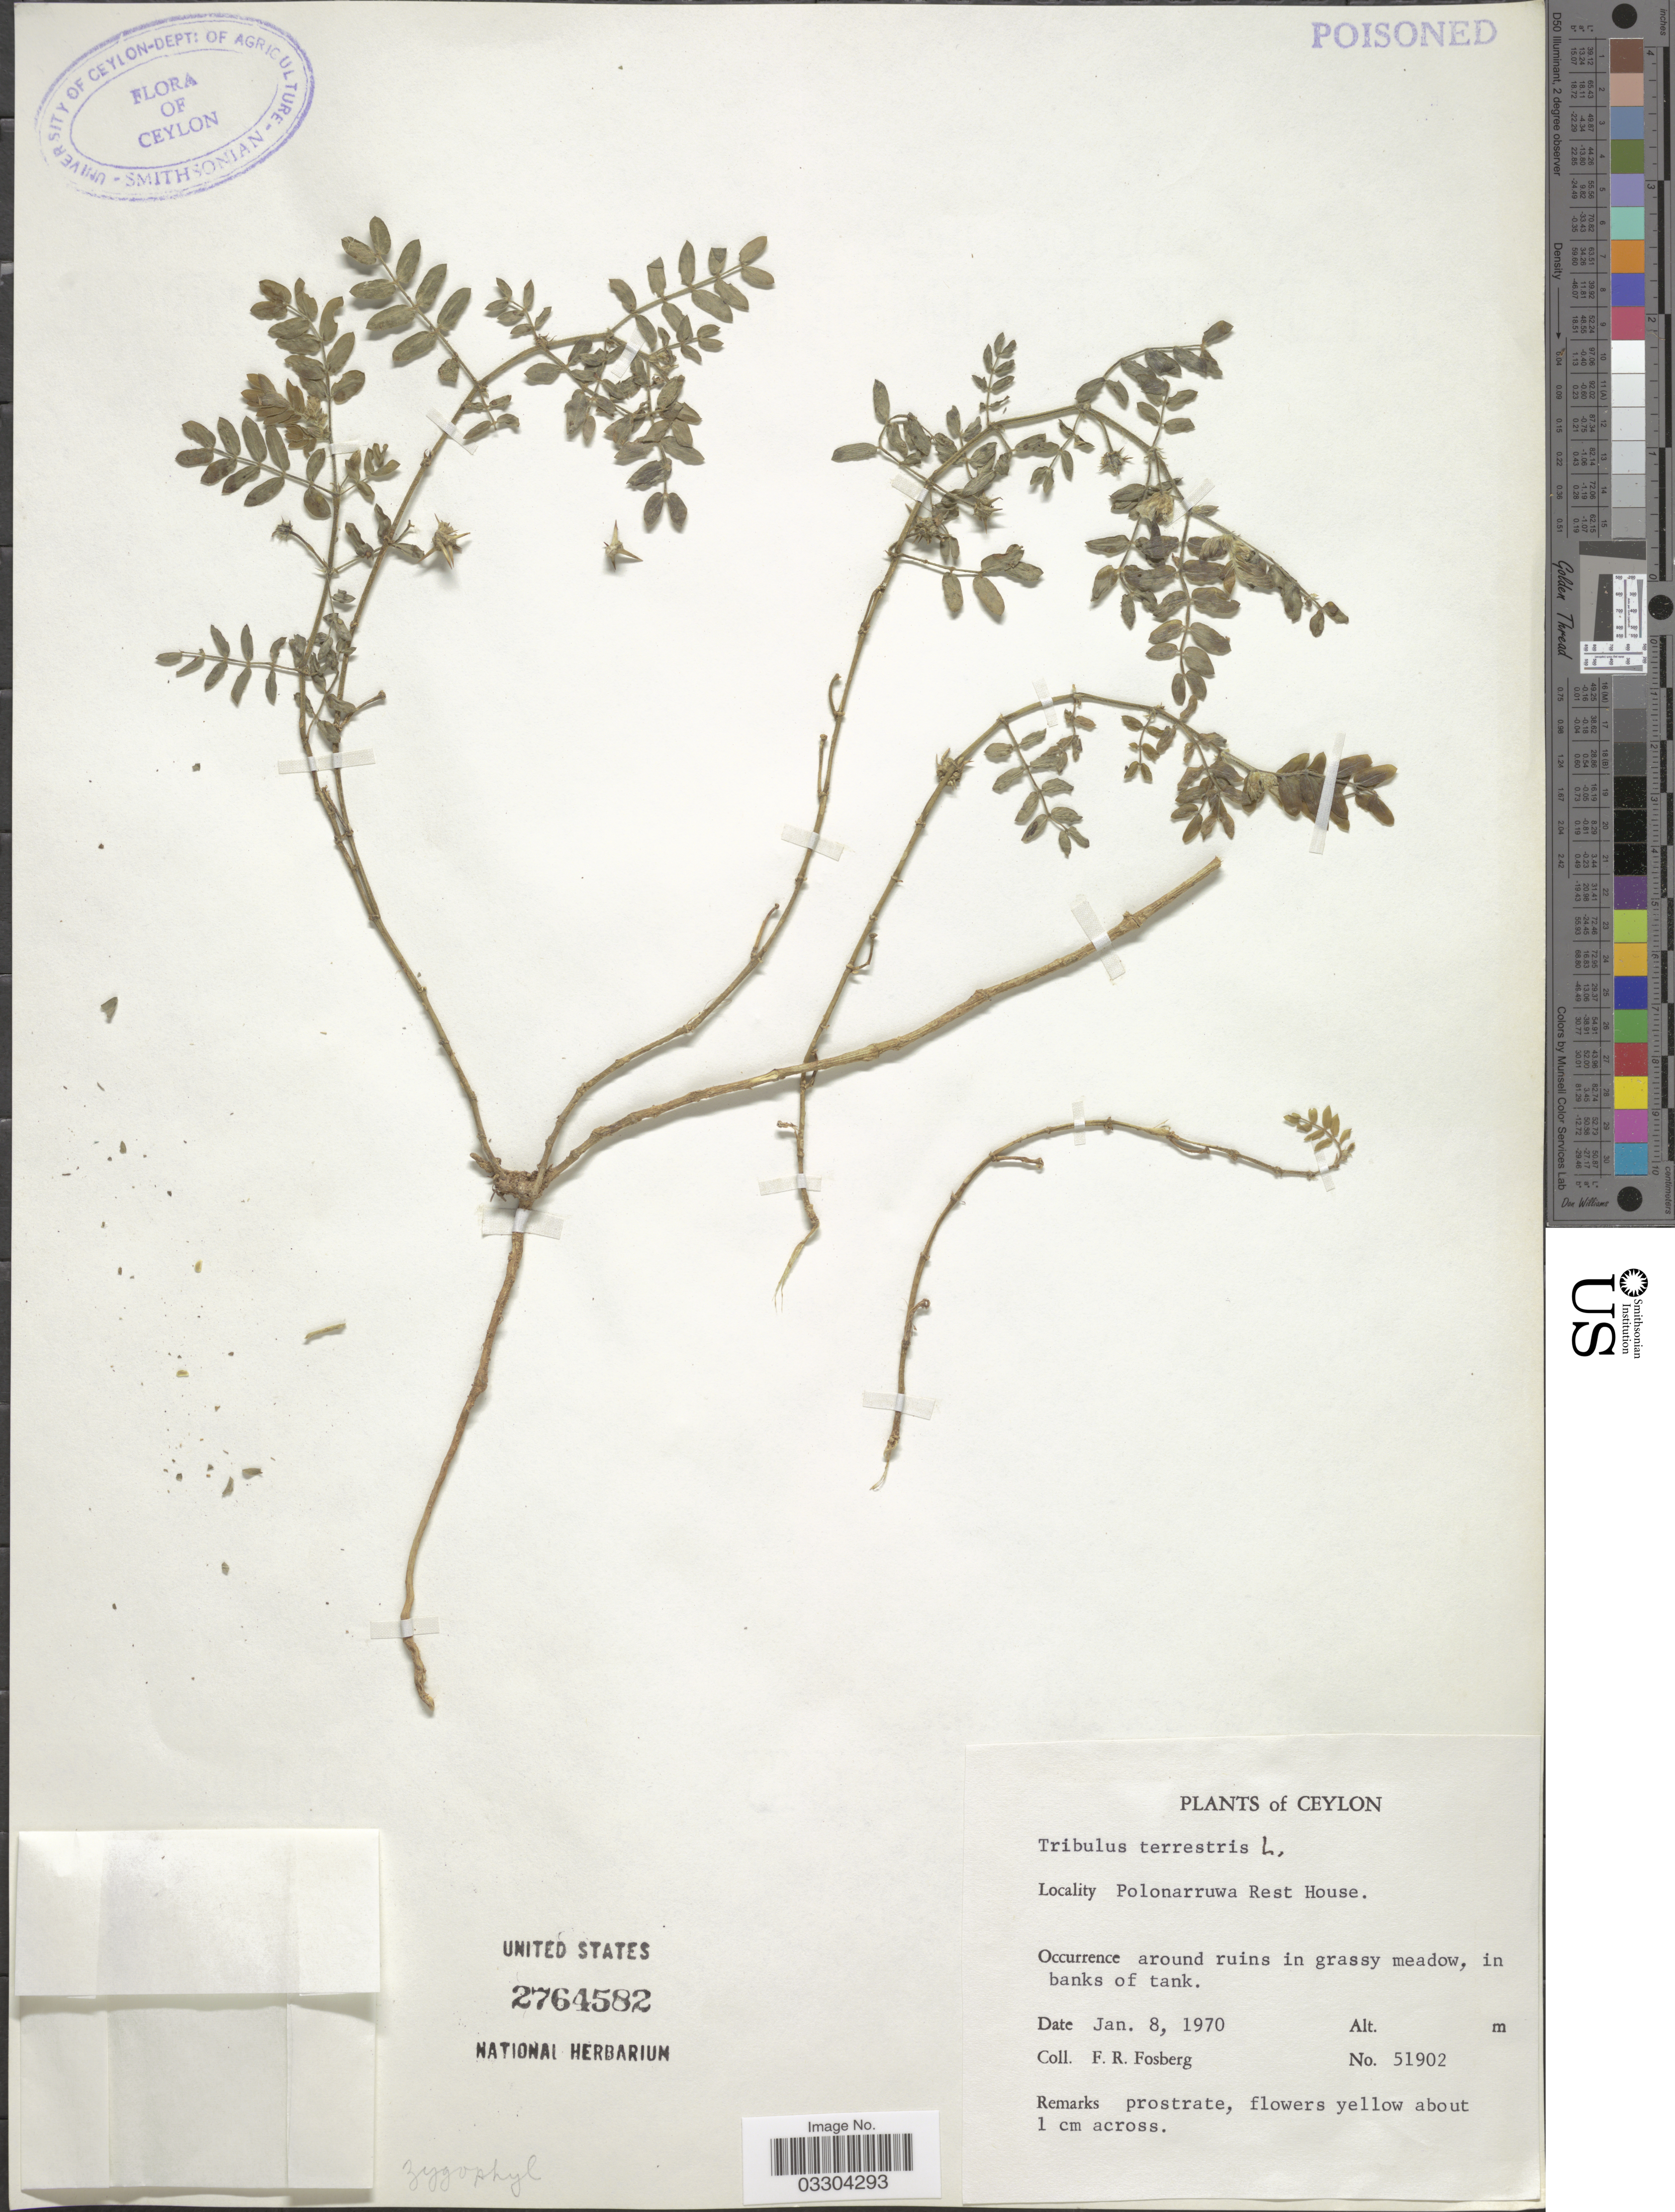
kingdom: Plantae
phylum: Tracheophyta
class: Magnoliopsida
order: Zygophyllales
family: Zygophyllaceae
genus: Tribulus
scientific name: Tribulus terrestris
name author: L.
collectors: F. R. Fosberg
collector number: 51902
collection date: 1970-01-08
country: Sri Lanka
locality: Ceylon. Polonnaruwa Rest House.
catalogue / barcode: US 2764582